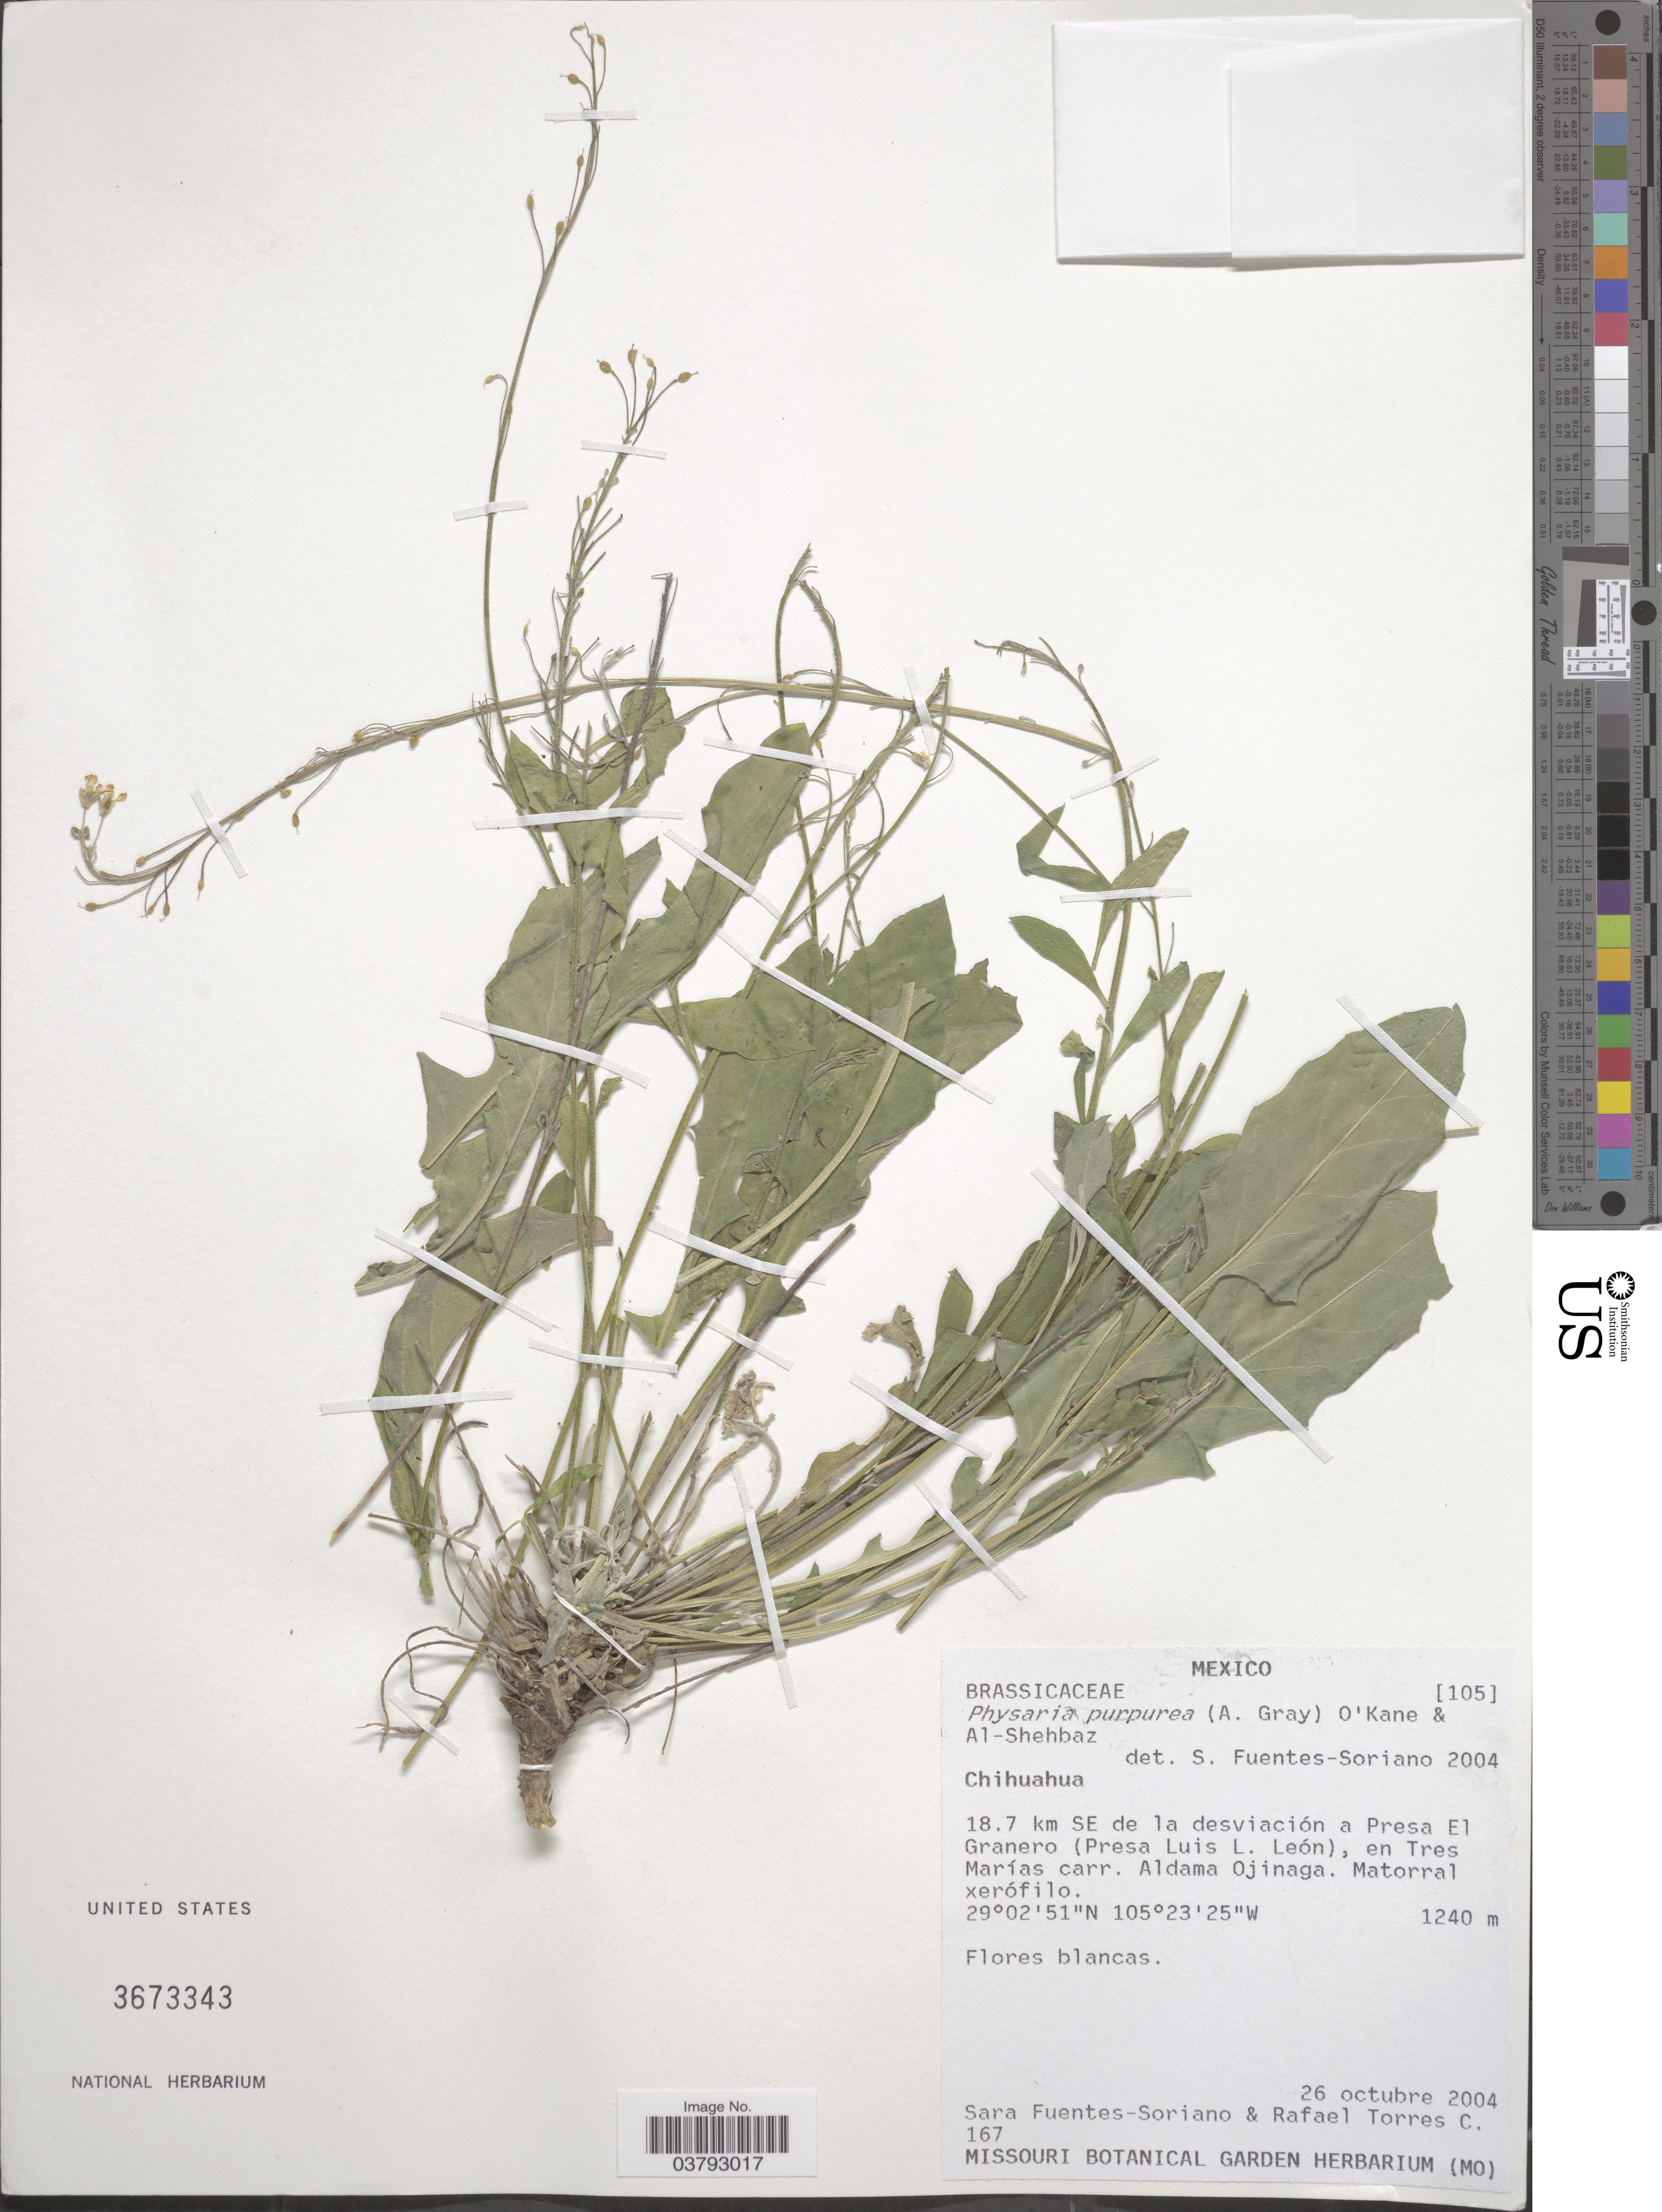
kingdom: Plantae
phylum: Tracheophyta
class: Magnoliopsida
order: Brassicales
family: Brassicaceae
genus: Physaria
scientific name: Physaria purpurea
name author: (A. Gray) O'Kane & Al-Shehbaz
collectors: S. Fuentes-Soriano & R. Torres C.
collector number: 167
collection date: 2004-10-26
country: Mexico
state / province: Chihuahua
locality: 18.7 km SE de la desviación a Presa El Granero (Presa Luis L. León), en Tres Marías carr. Aldama Ojinaga.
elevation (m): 1240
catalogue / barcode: US 3673343